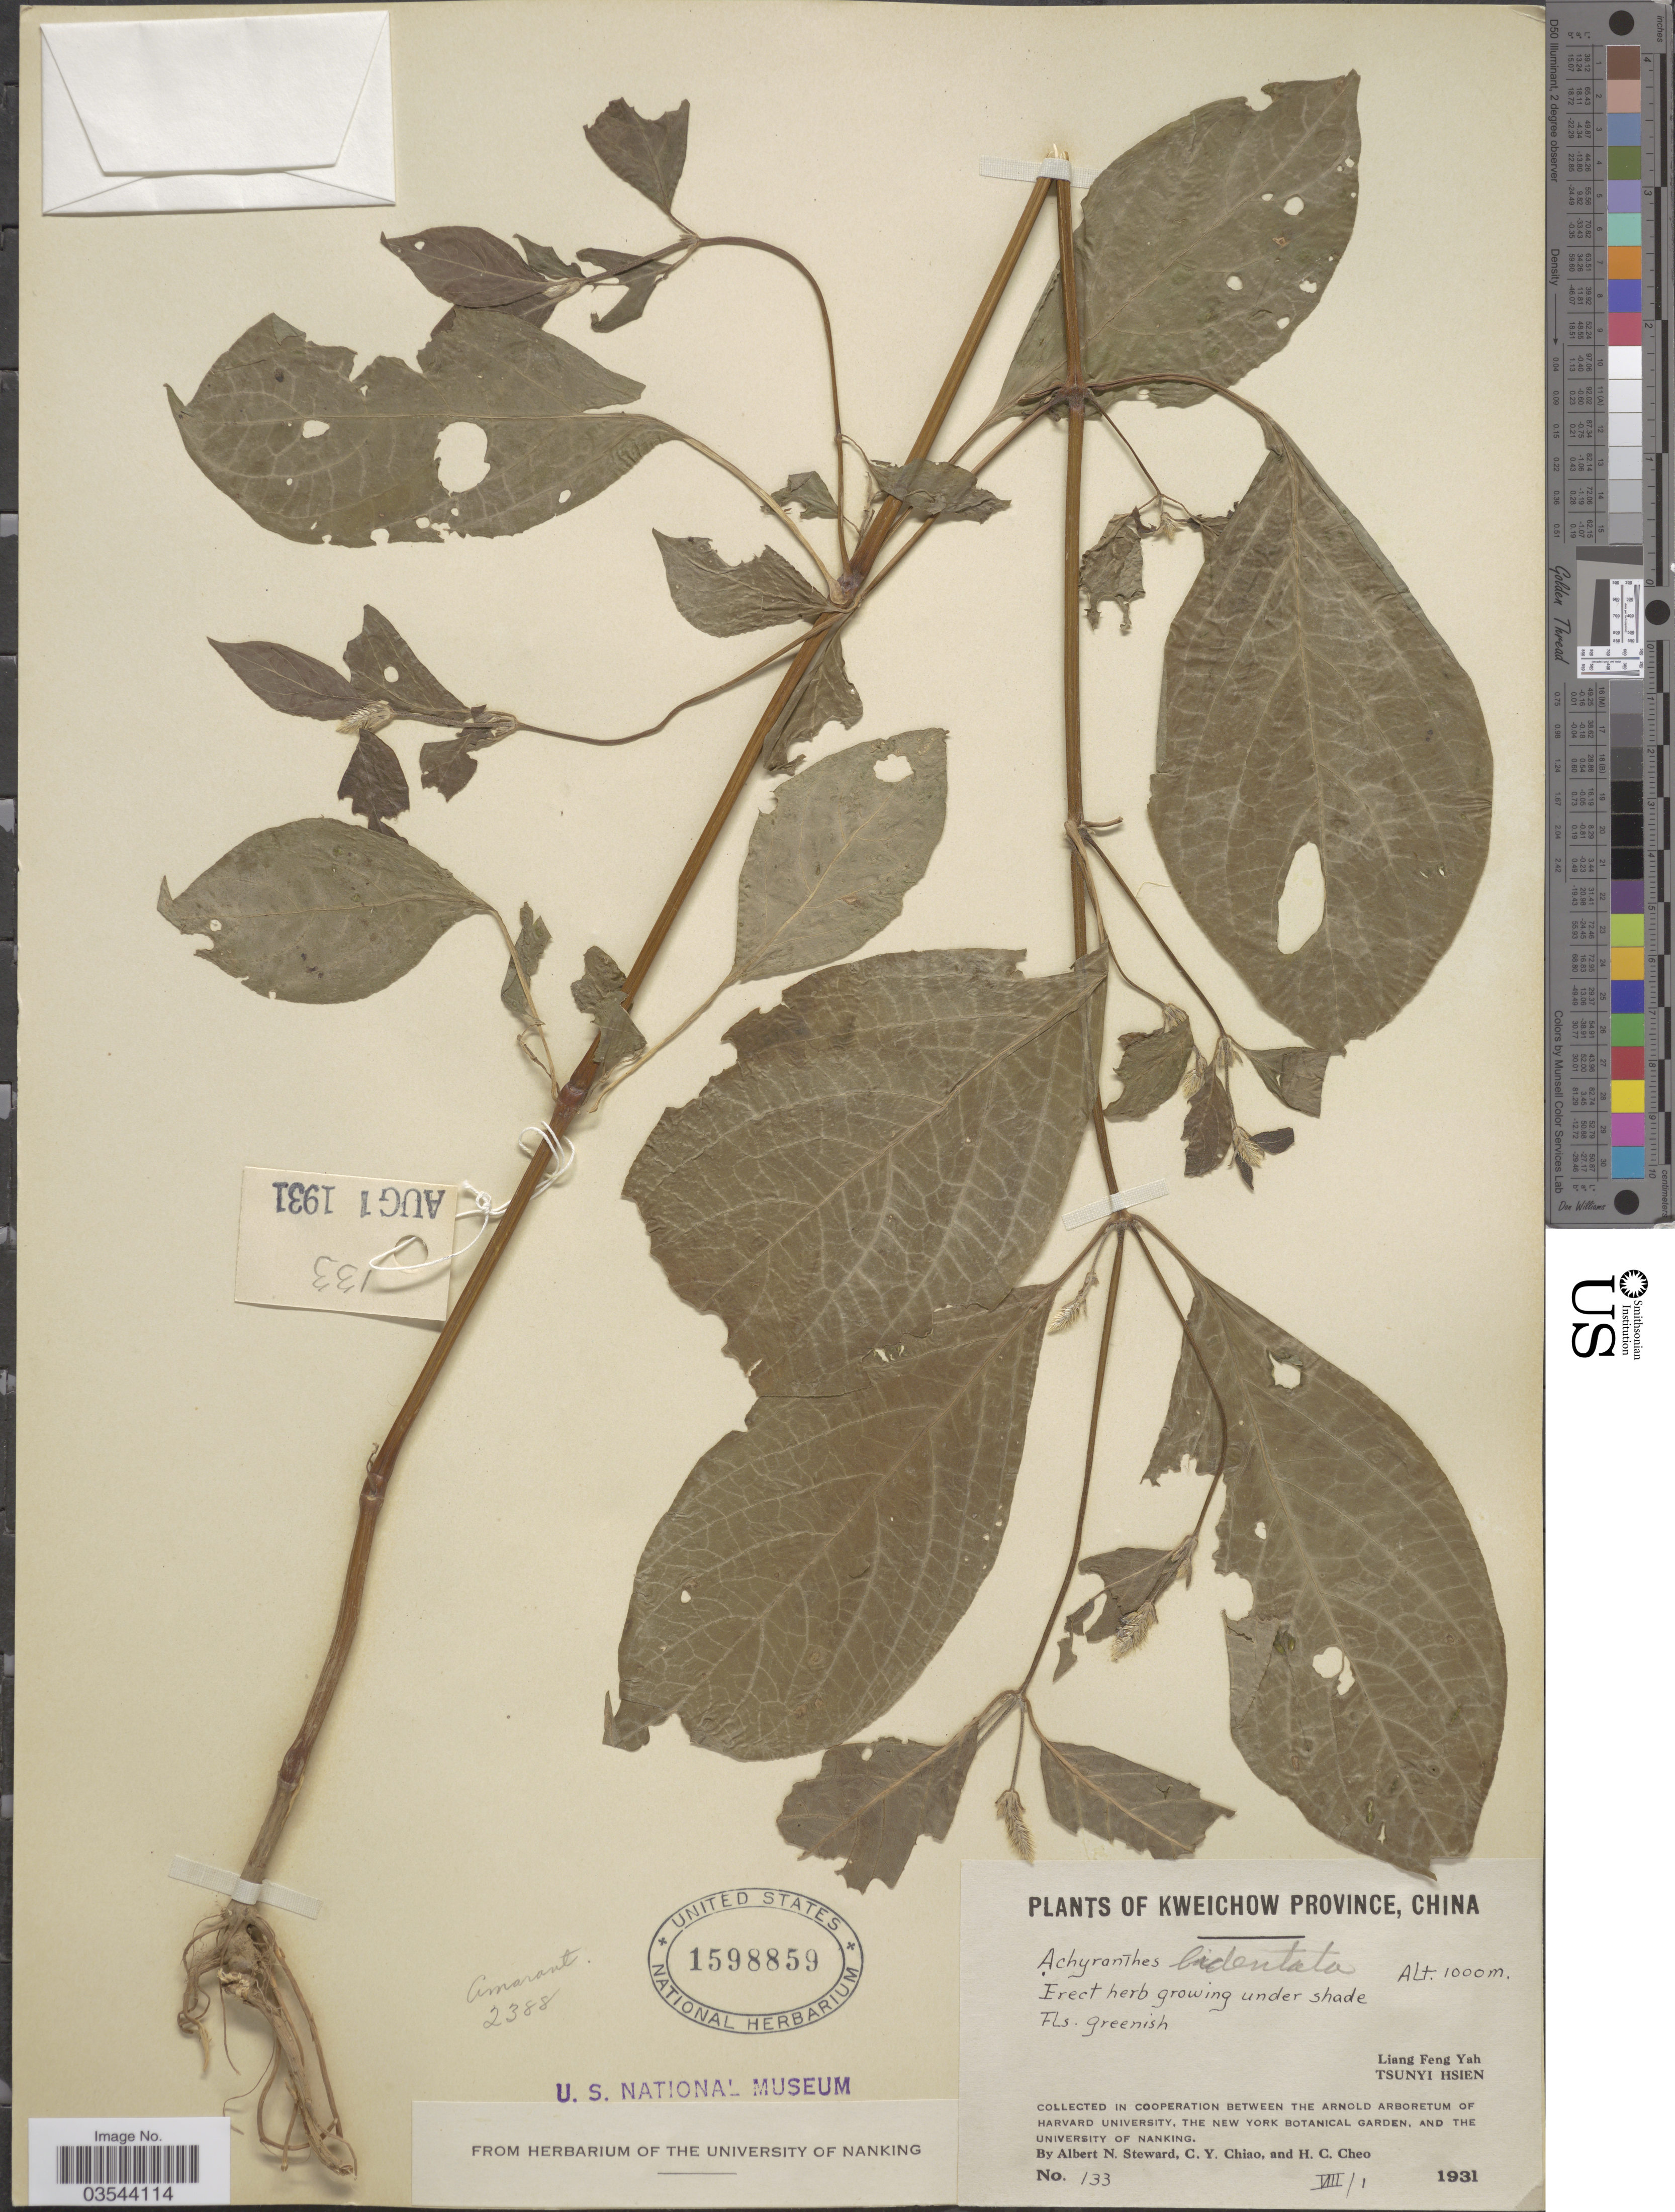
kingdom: Plantae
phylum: Tracheophyta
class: Magnoliopsida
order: Caryophyllales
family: Amaranthaceae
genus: Achyranthes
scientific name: Achyranthes bidentata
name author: Blume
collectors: A. N. Steward, C. Y. Chiao & H. Cheo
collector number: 133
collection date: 1931-08-01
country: China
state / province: Guizhou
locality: Kweichow Province. Liang Feng Yah. Tsunyi Hsien.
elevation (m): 1000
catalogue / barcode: US 1598859